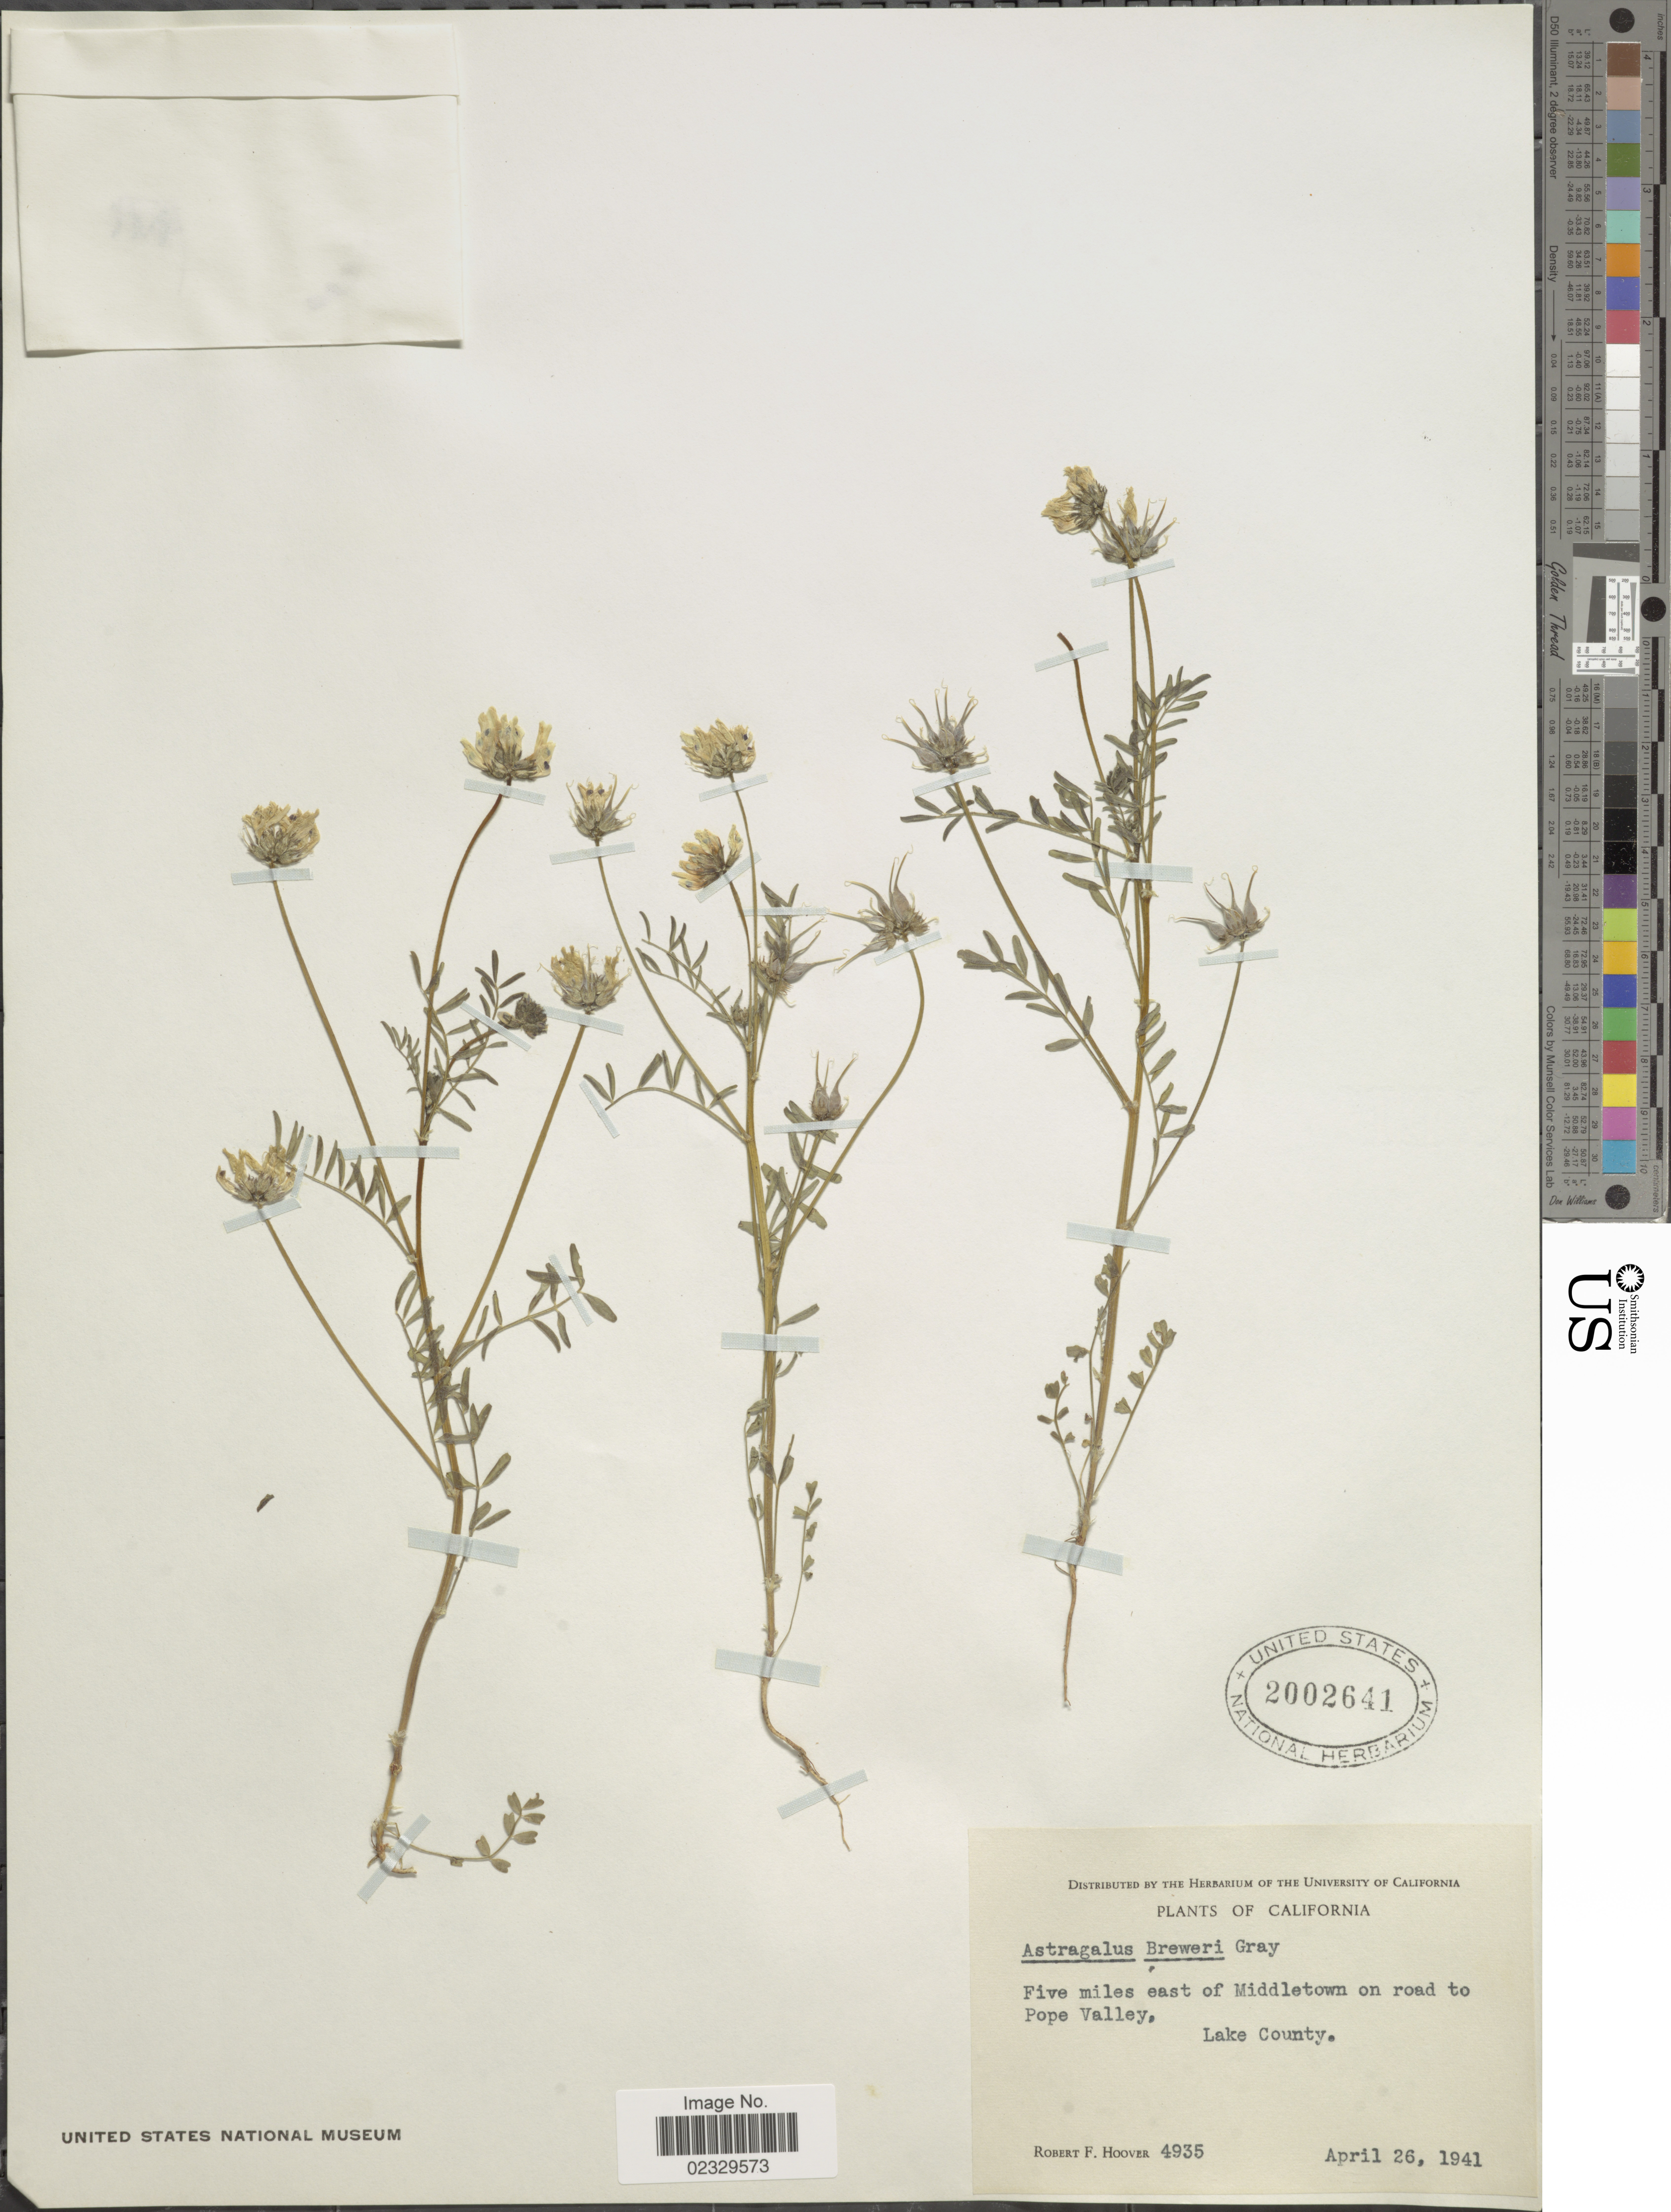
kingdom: Plantae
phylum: Tracheophyta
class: Magnoliopsida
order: Fabales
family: Fabaceae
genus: Astragalus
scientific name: Astragalus breweri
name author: A. Gray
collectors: R. F. Hoover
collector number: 4935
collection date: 1941-04-26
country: United States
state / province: California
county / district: Lake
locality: Five miles east of Middletown on road to Pope Valley. Lake County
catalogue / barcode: US 2002641